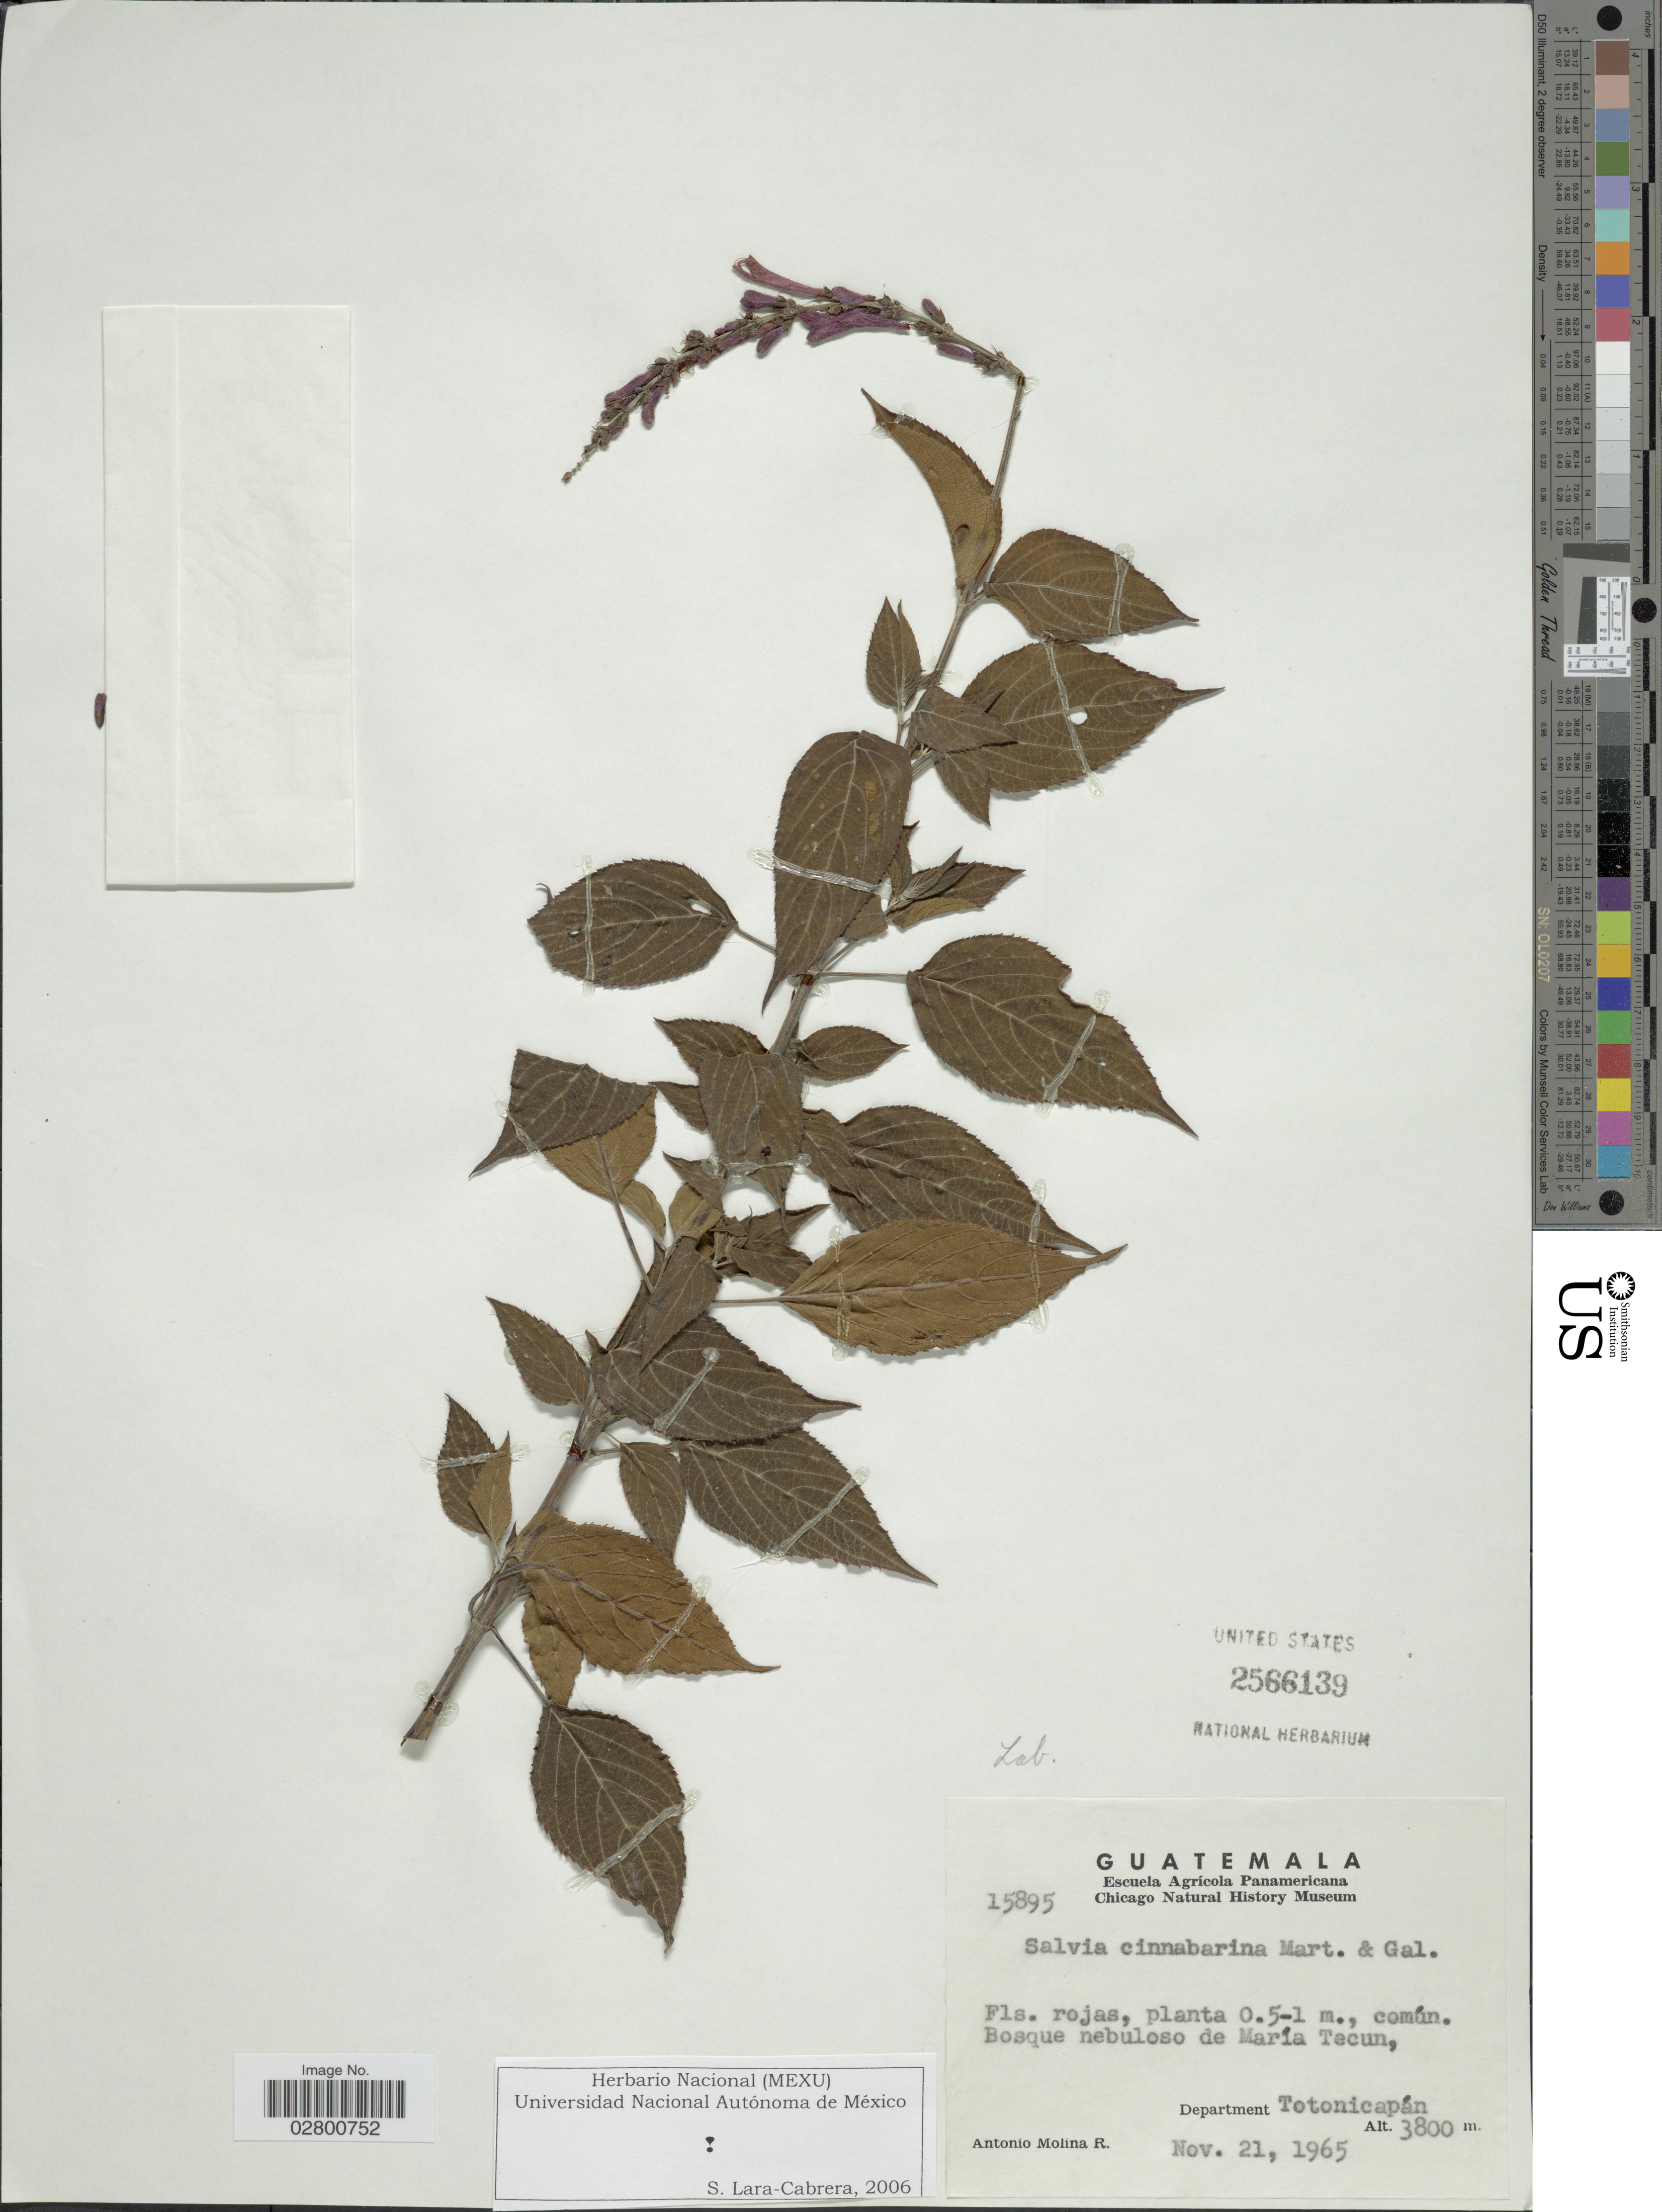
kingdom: Plantae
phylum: Tracheophyta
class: Magnoliopsida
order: Lamiales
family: Lamiaceae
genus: Salvia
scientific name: Salvia cinnabarina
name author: M. Martens & Galeotti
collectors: A. Molina R.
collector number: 15895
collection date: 1965-11-21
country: Guatemala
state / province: Totonicapan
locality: Bosque nebuloso de María Tecun, Department Totonicapán.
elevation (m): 3800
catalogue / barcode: US 2566139